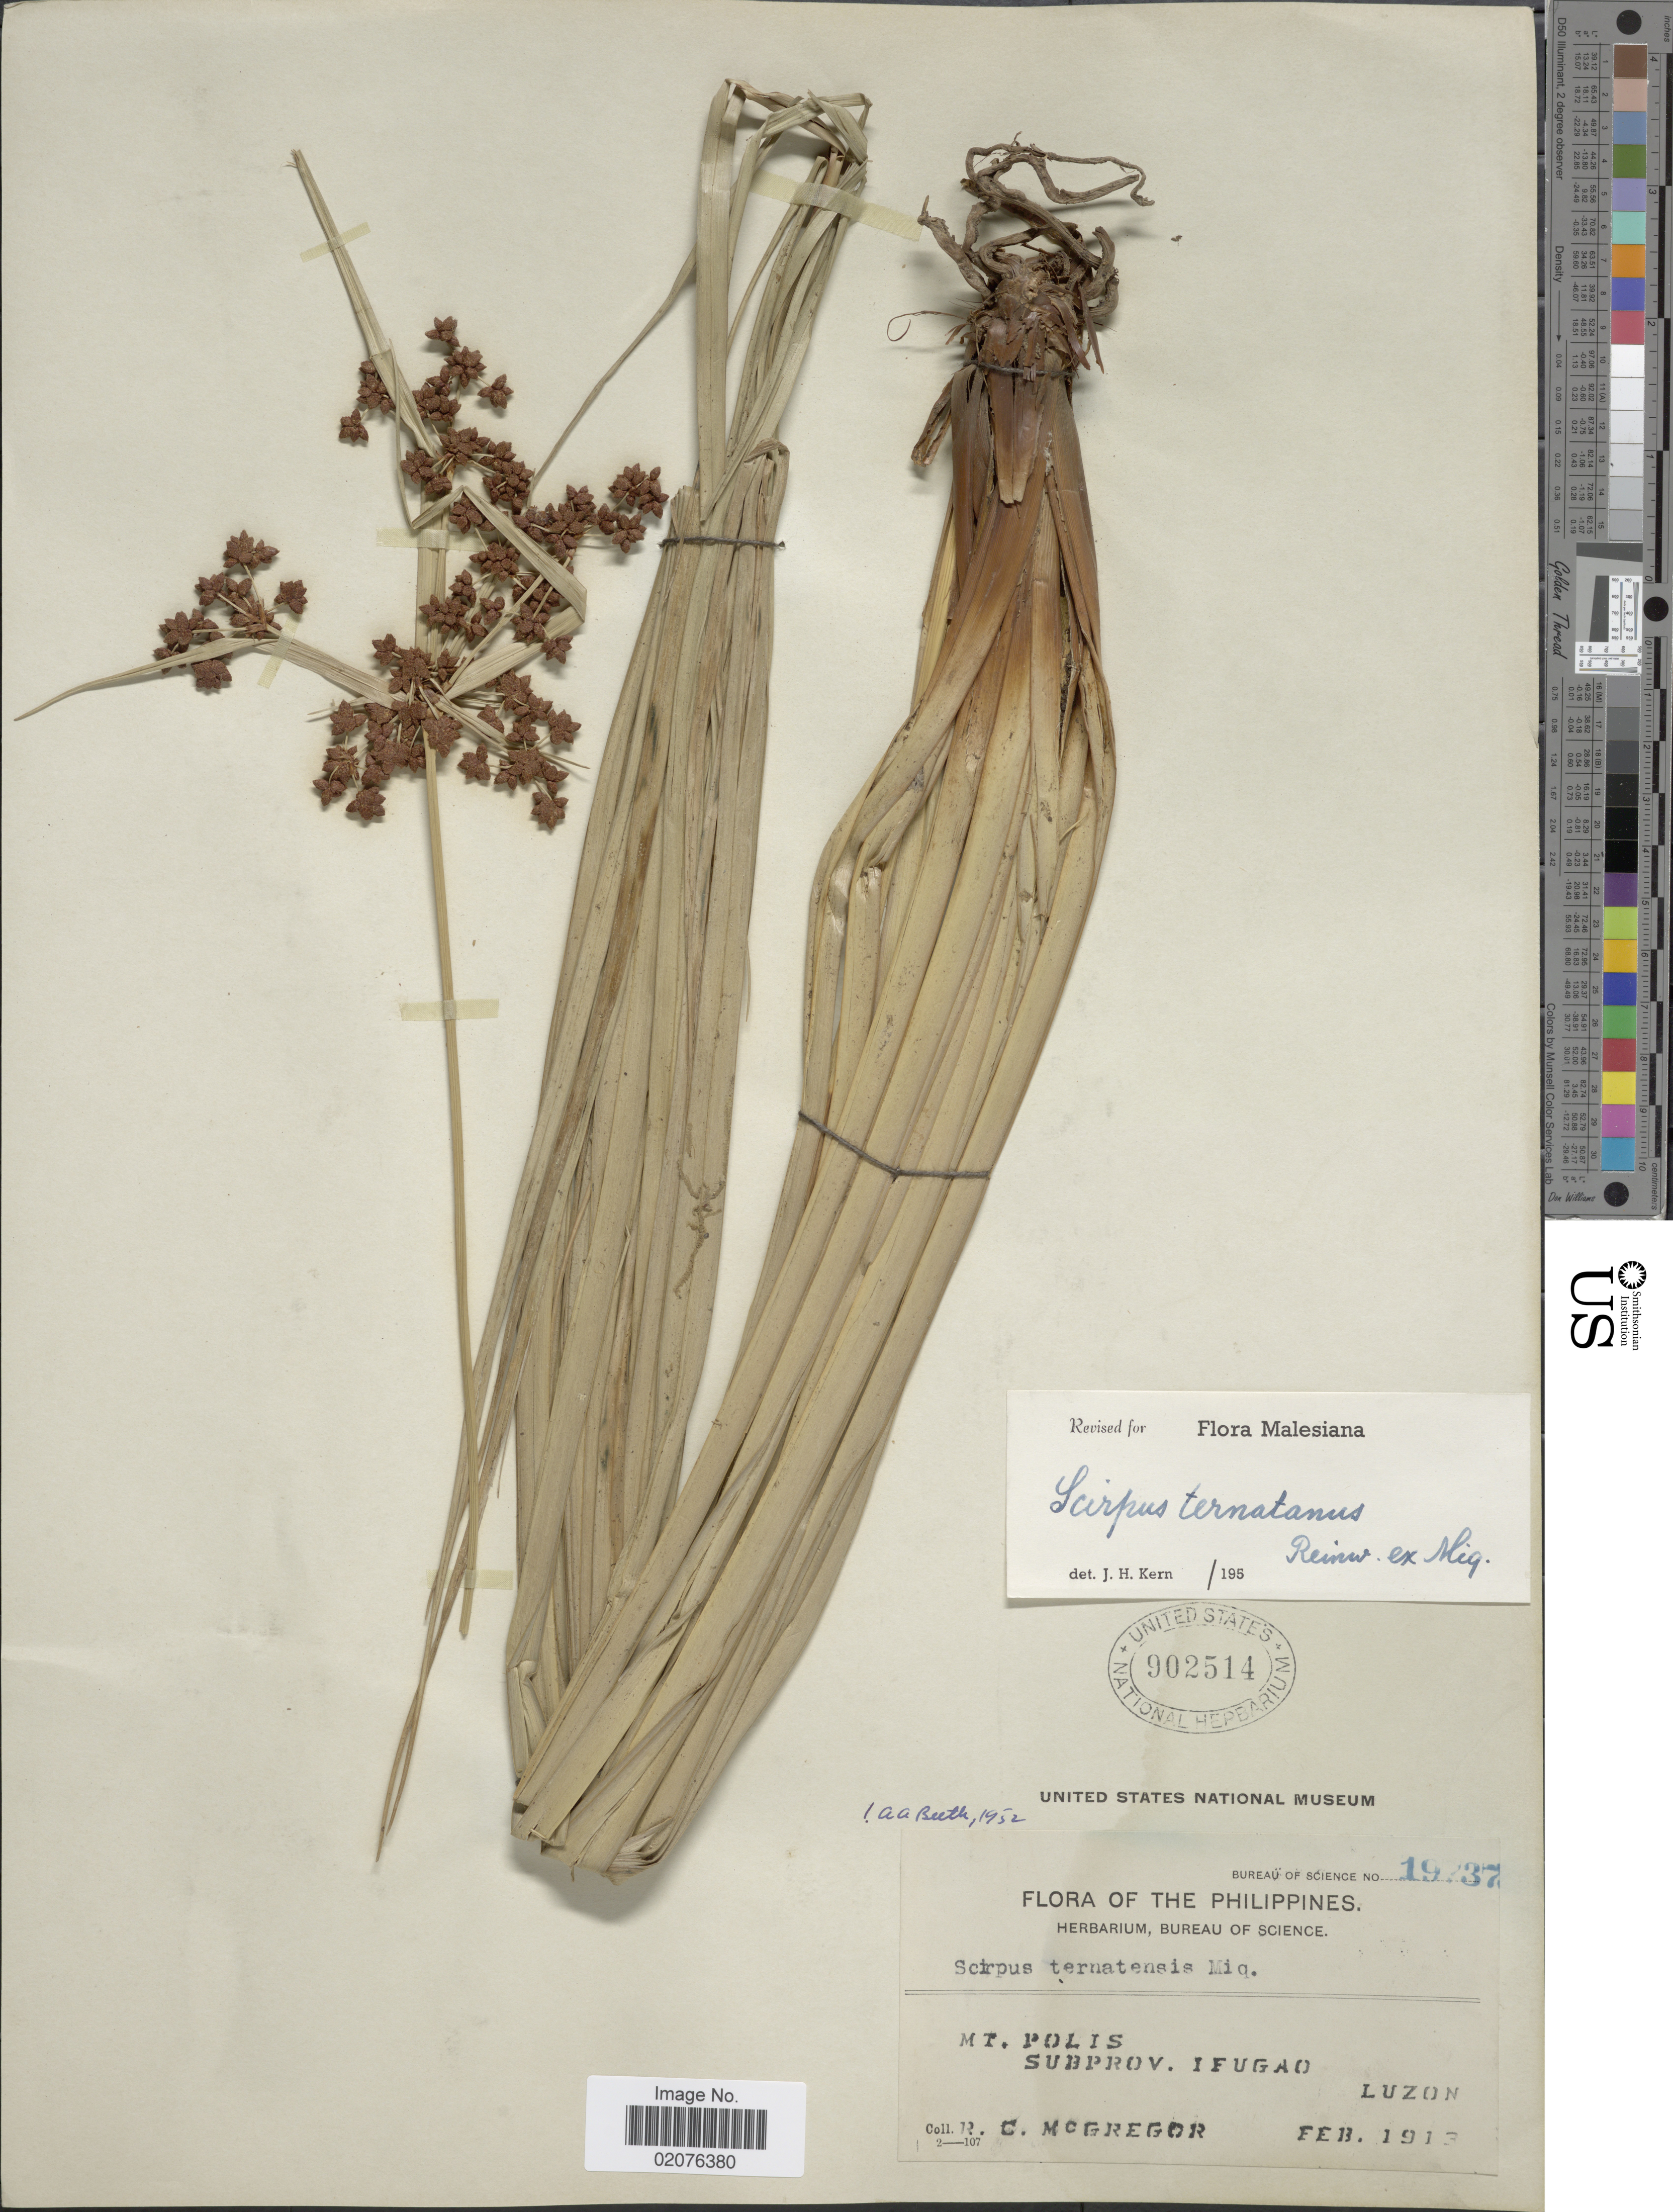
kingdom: Plantae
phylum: Tracheophyta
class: Liliopsida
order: Poales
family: Cyperaceae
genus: Scirpus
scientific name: Scirpus ternatanus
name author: Reinw. ex Miq.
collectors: R. C. McGregor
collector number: Bureau of Science 19737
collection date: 1913-02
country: Philippines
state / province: Cordillera (Administrative Region)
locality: Mt. Polis Subprov. Ifugao, Luzon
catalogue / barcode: US 902514